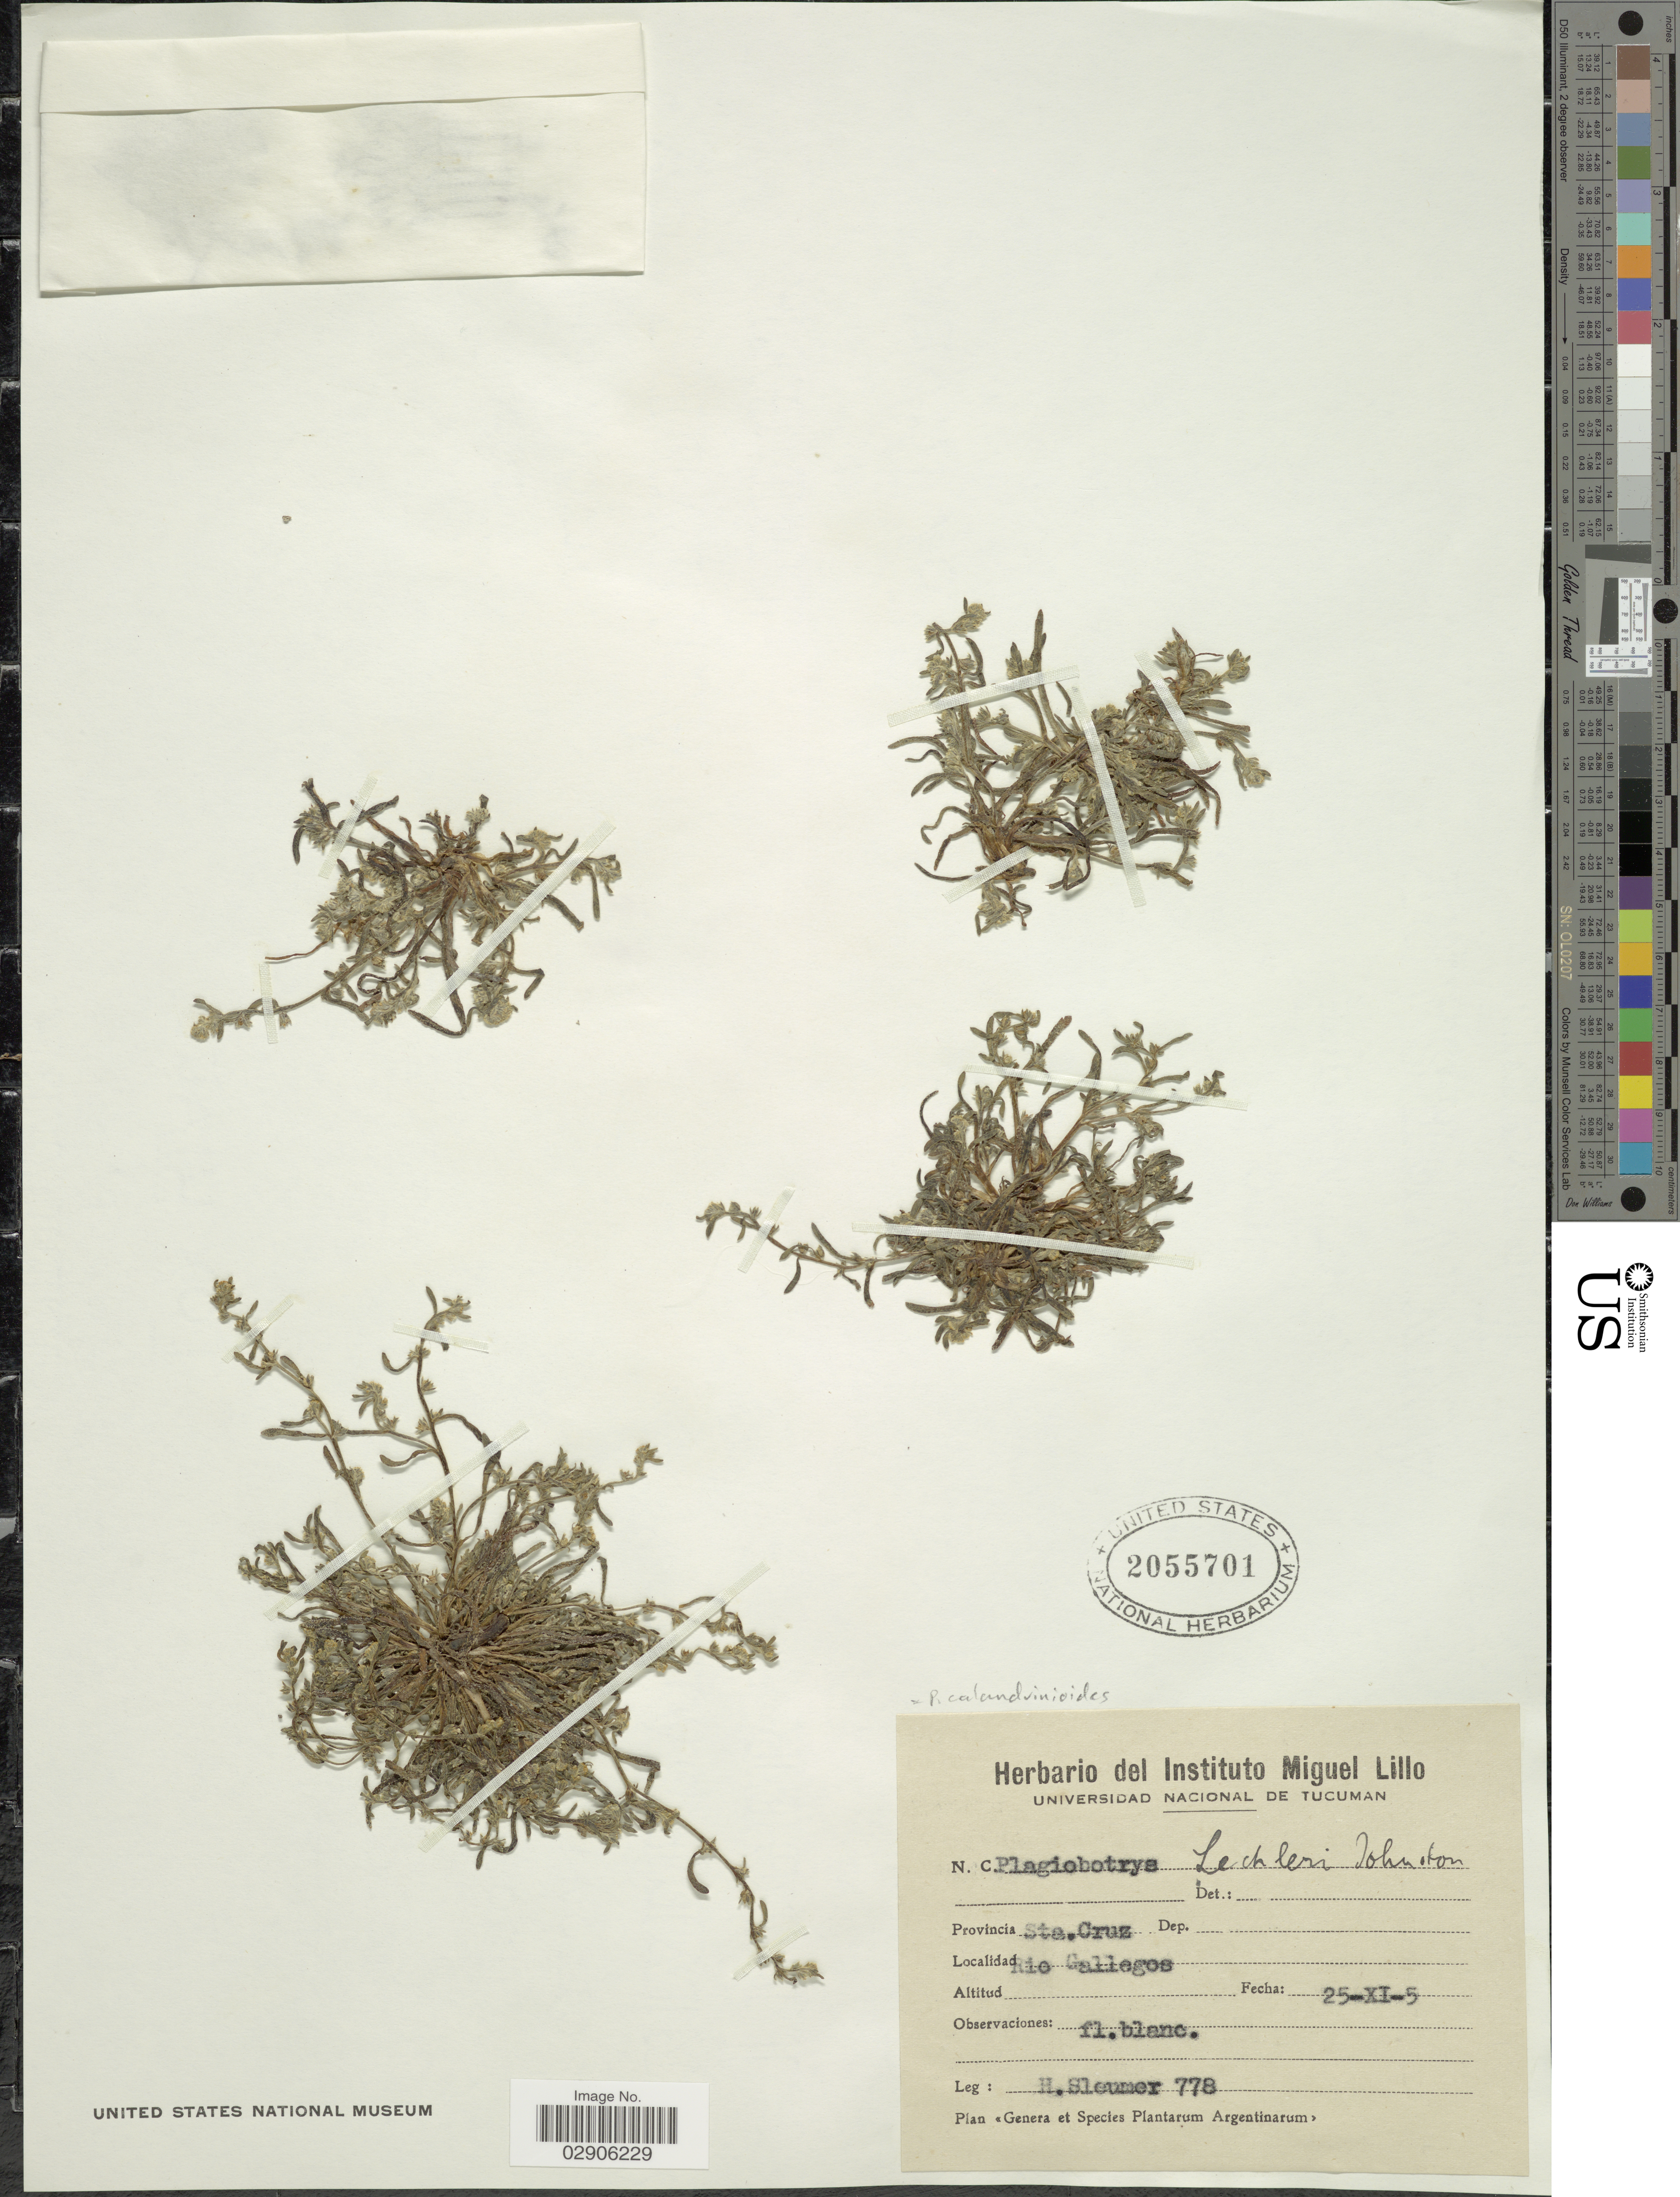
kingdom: Plantae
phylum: Tracheophyta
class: Magnoliopsida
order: Boraginales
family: Boraginaceae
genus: Plagiobothrys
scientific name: Plagiobothrys calandrinioides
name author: (Phil.) I.M. Johnst.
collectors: H. O. Sleumer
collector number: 778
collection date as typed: Transcribed d/m/y: 25/11/5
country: Argentina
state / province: Santa Cruz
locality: Provincia Sta. Cruz, Rio Gallegos.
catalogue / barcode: US 2055701